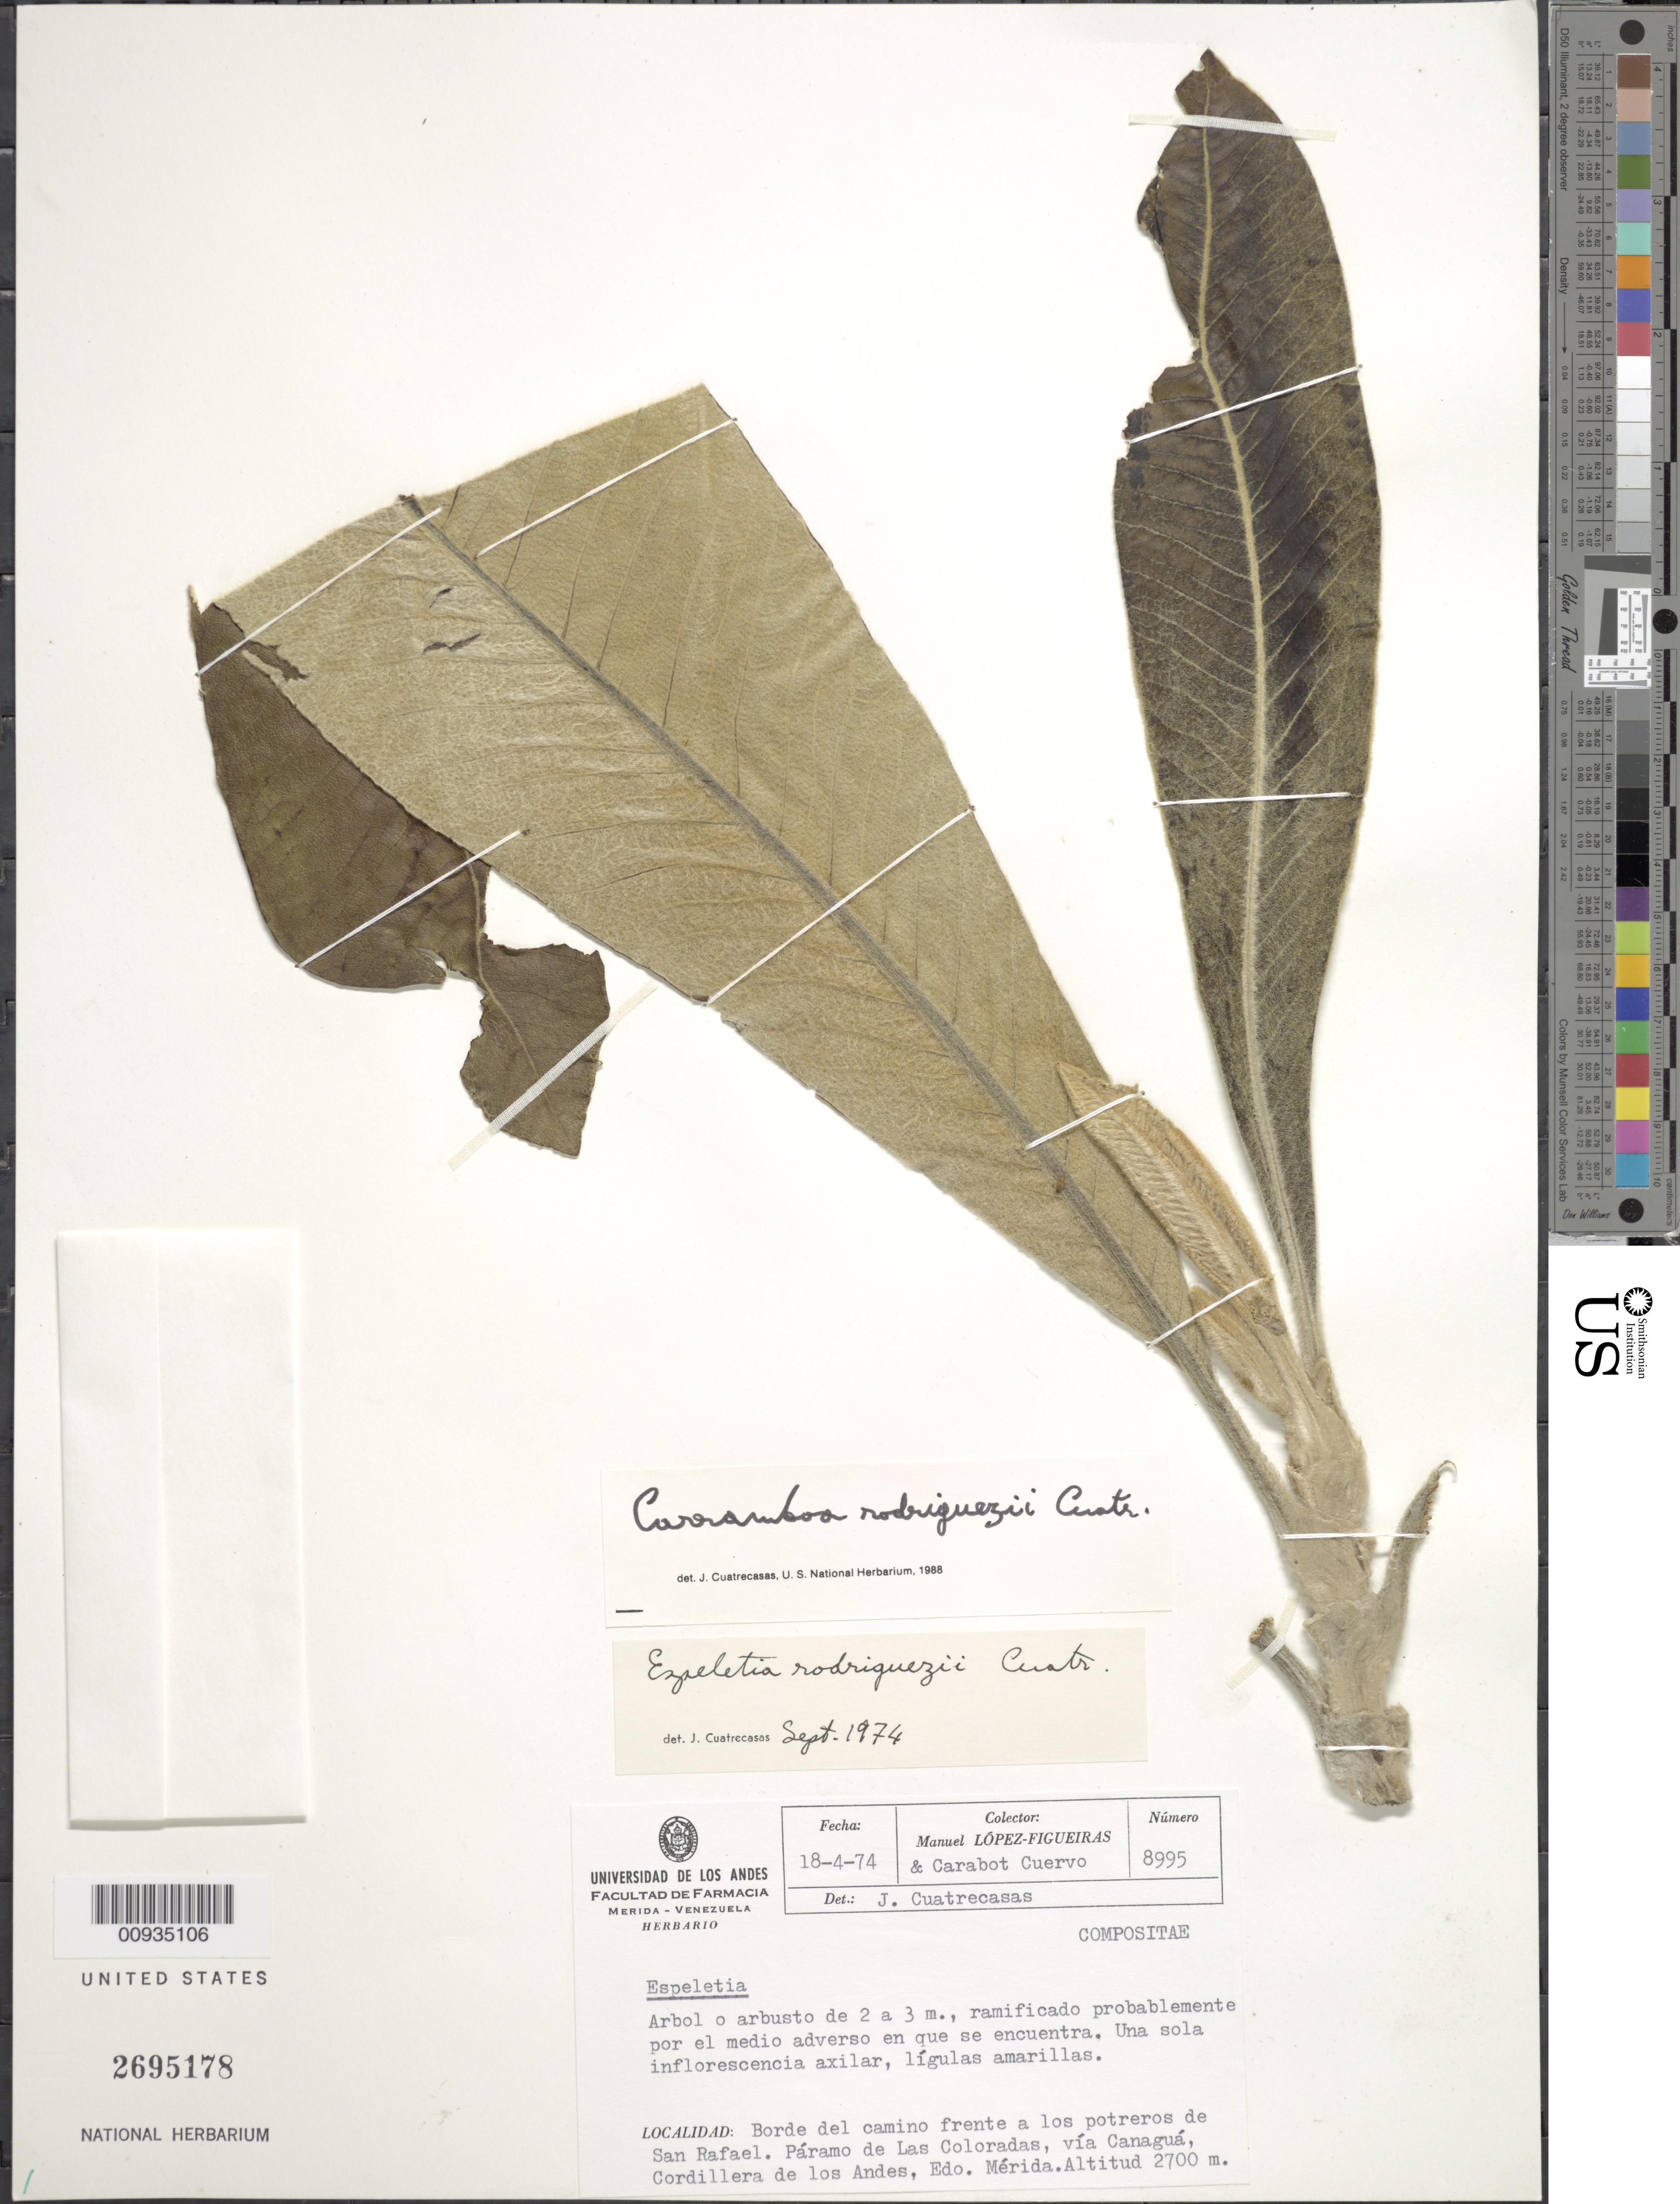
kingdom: Plantae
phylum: Tracheophyta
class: Magnoliopsida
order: Asterales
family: Asteraceae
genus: Carramboa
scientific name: Carramboa rodriguezii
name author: (Cuatrec.) Cuatrec.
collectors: M. López Figueiras & C. Cuervo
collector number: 8995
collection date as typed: Transcribed d/m/y: 18/4/74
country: Venezuela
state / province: Mérida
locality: Borde del camino frente a los potreros de San Rafael. Paramo de Las Coloradas, via Canagua, Cordillera de los Andes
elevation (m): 2700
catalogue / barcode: US 2695178